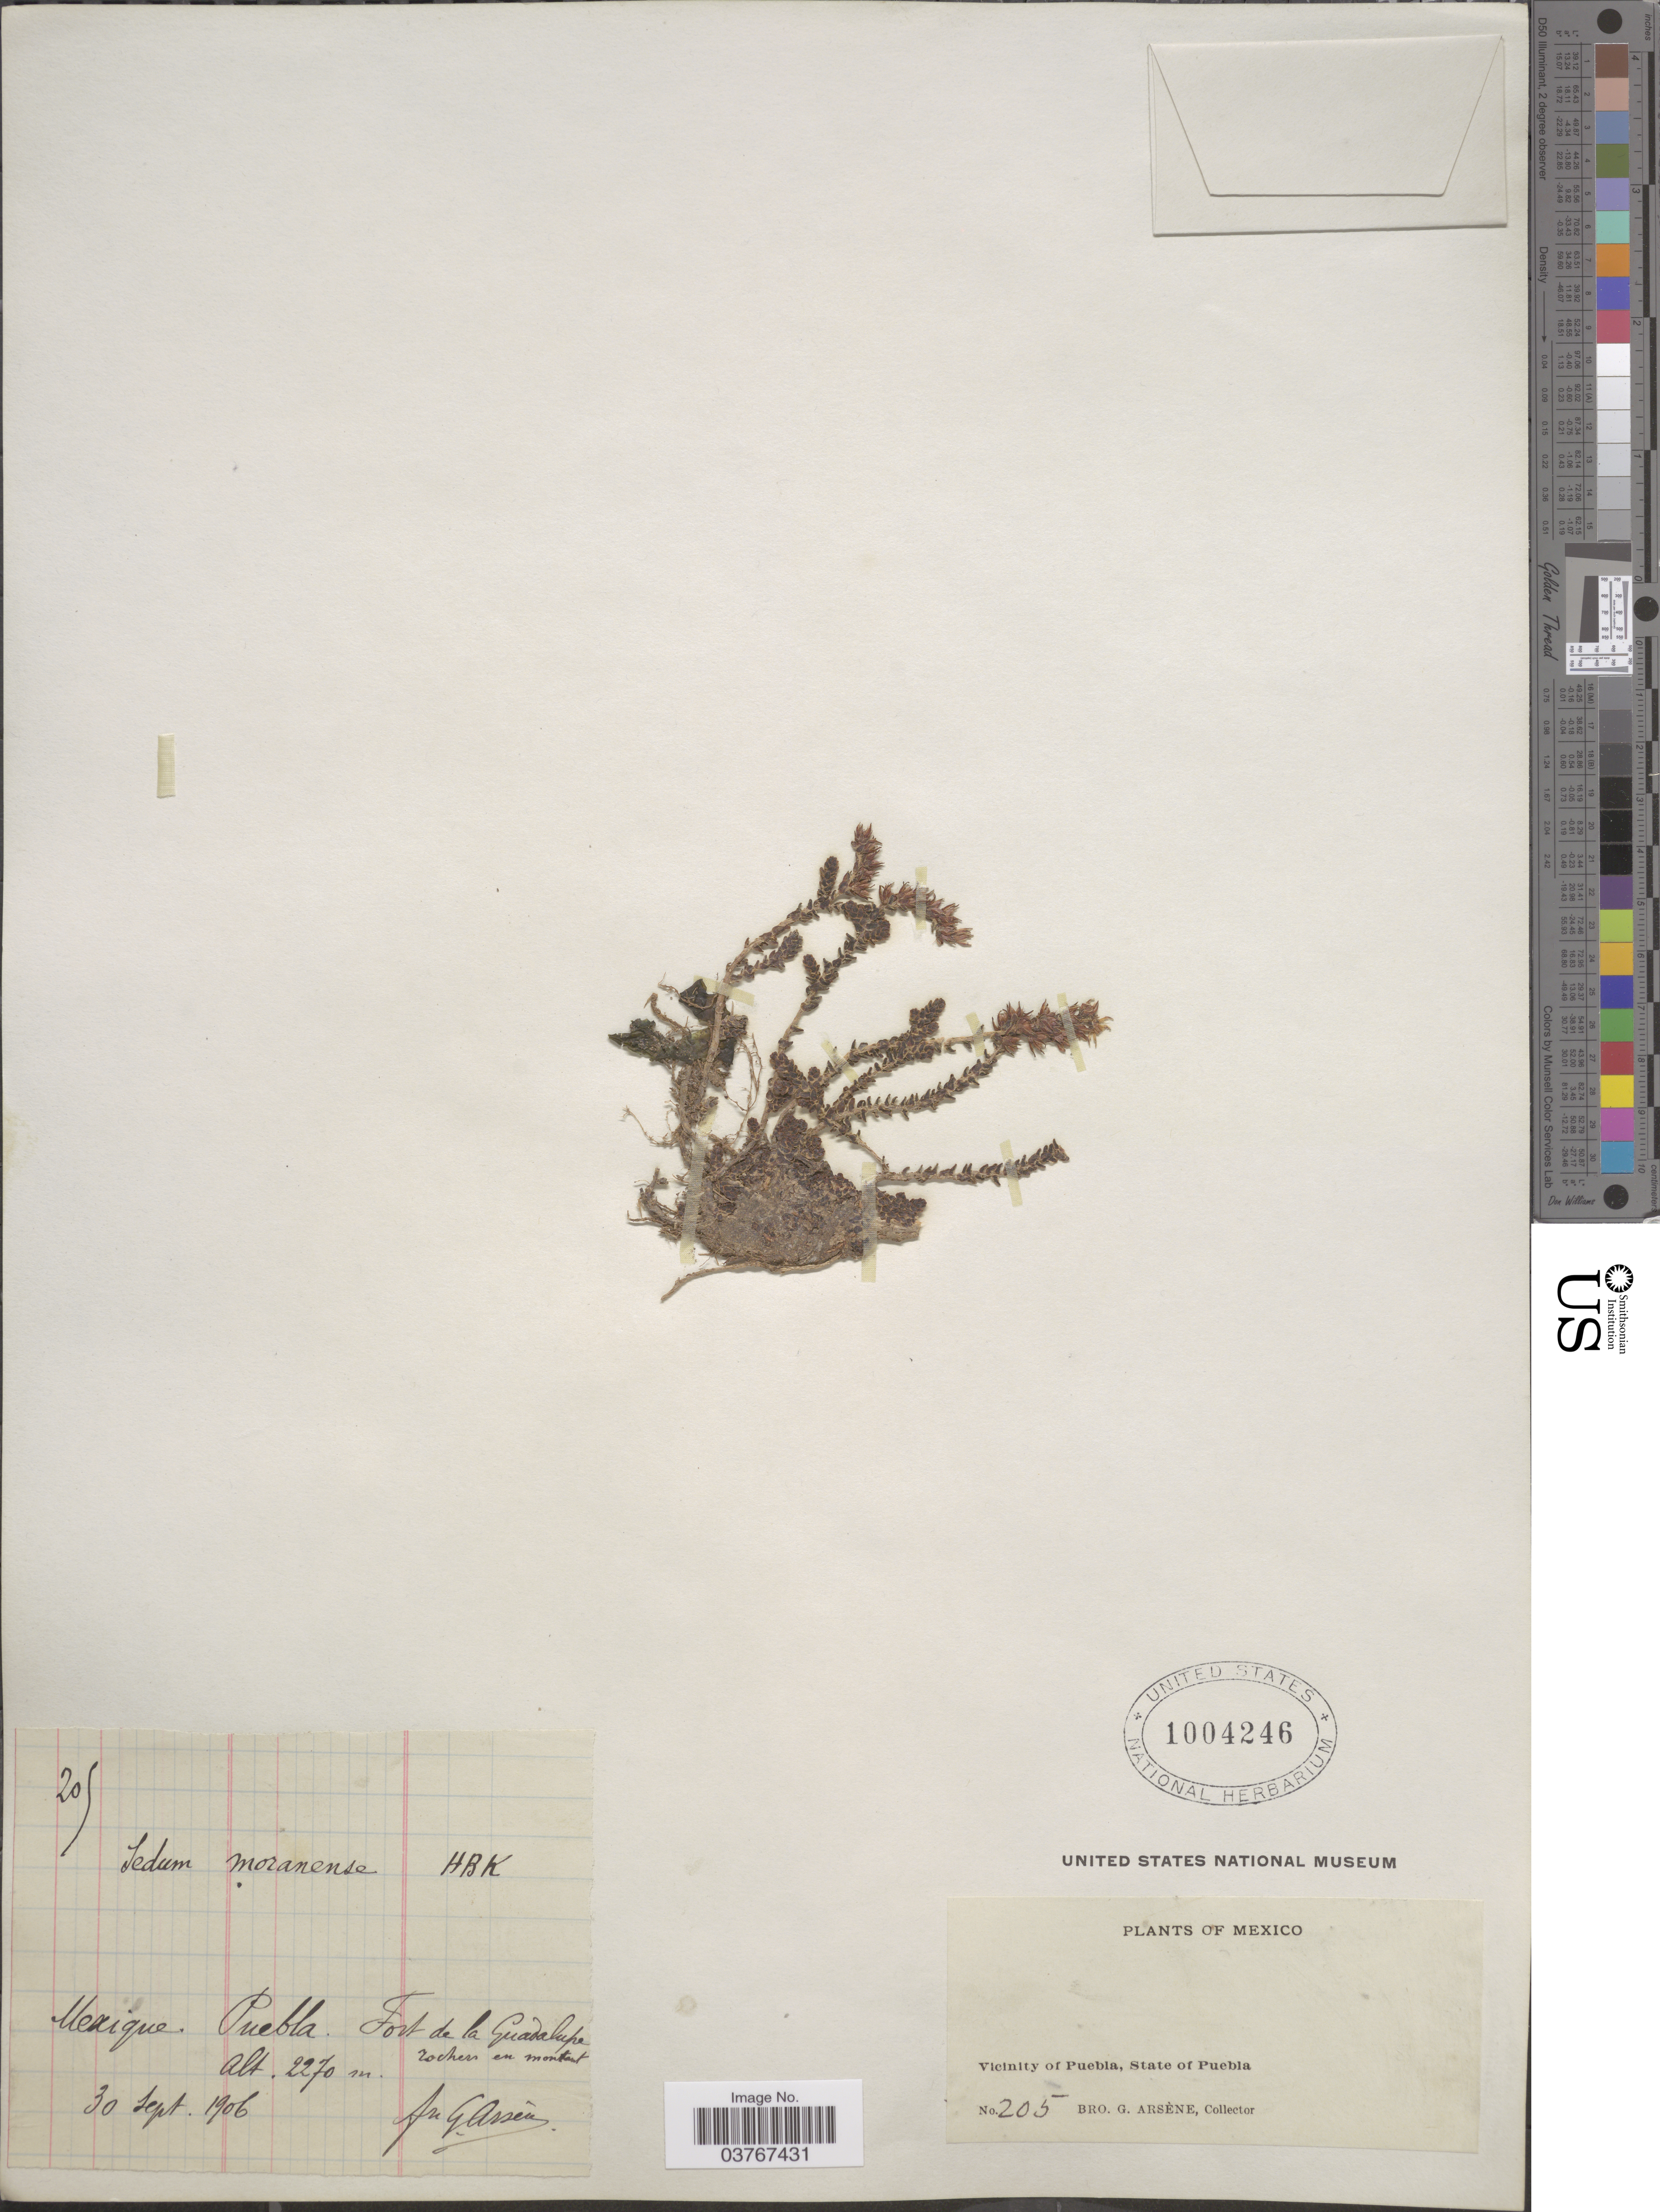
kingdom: Plantae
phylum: Tracheophyta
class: Magnoliopsida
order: Saxifragales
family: Crassulaceae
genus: Sedum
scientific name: Sedum sp.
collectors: Bro. G. Arsène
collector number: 205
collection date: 1906-09-30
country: Mexico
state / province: Puebla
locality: Vicinity of Puebla, State of Puebla. Fort de la Guadelupe.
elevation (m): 2270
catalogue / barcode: US 1004246